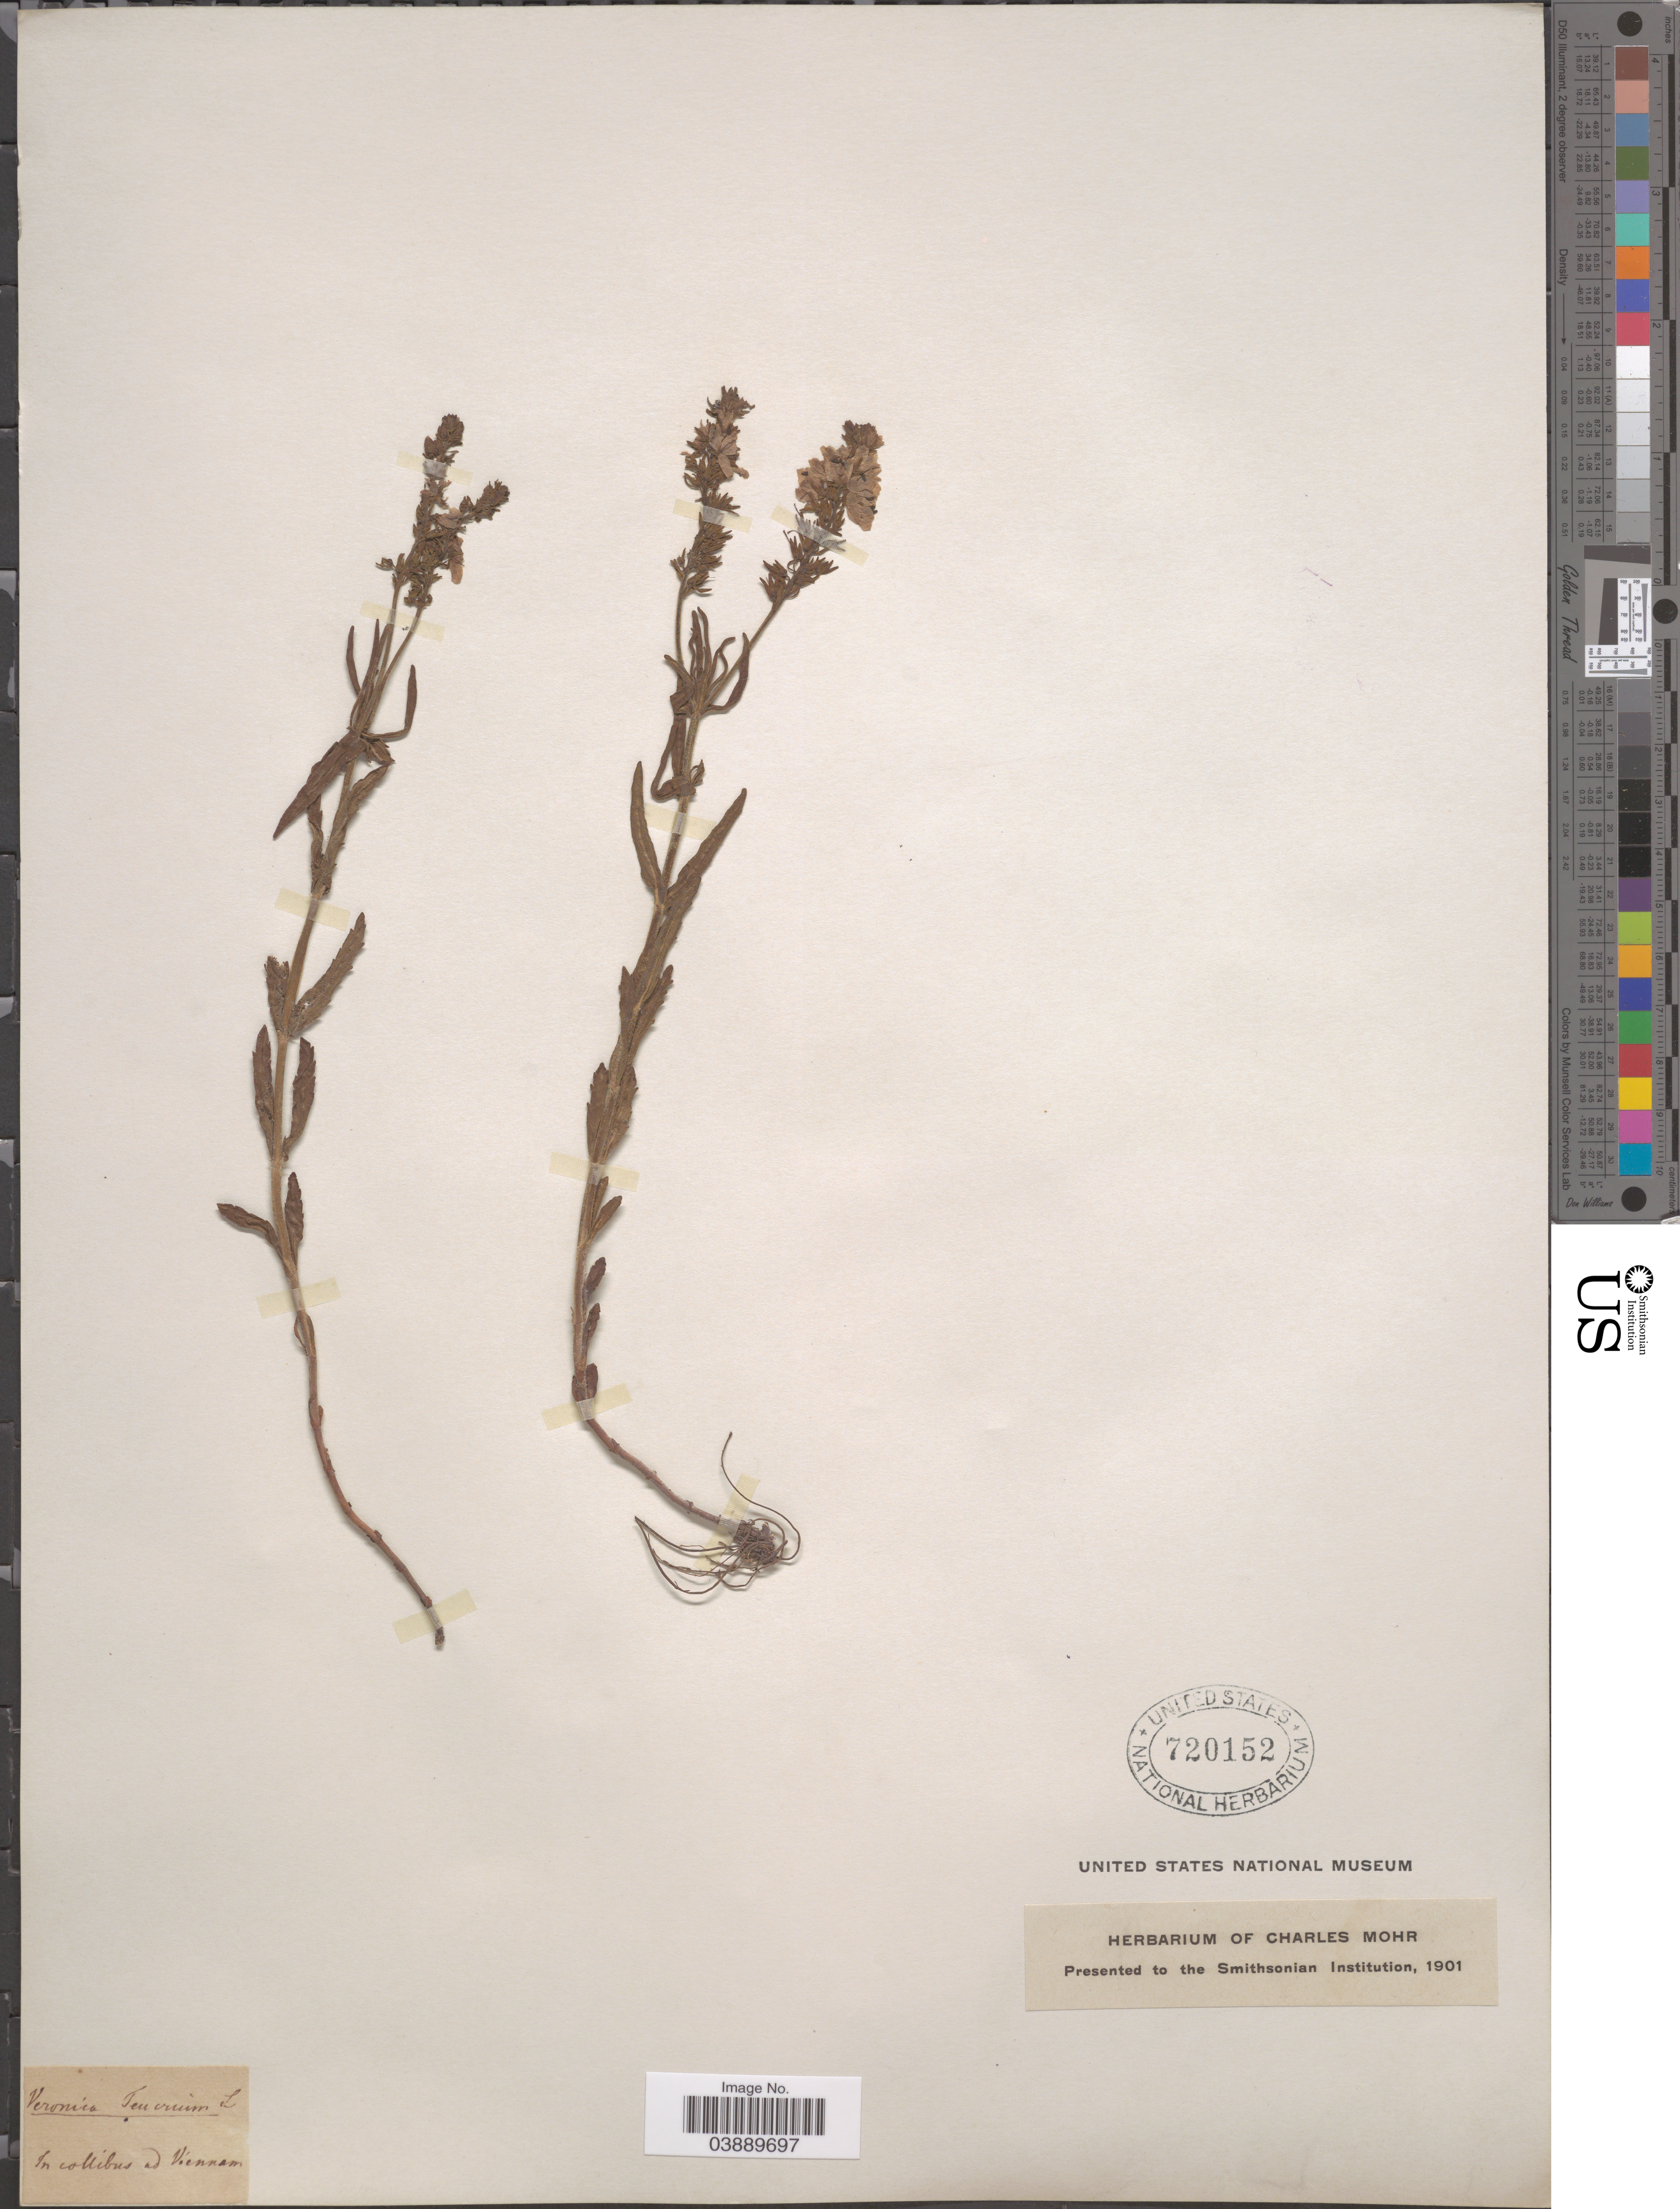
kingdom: Plantae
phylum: Tracheophyta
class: Magnoliopsida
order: Lamiales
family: Plantaginaceae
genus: Veronica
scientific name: Veronica teucrium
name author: L.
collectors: ex herb. Charles Mohr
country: Austria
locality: In collibus ad Viennam.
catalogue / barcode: US 720152